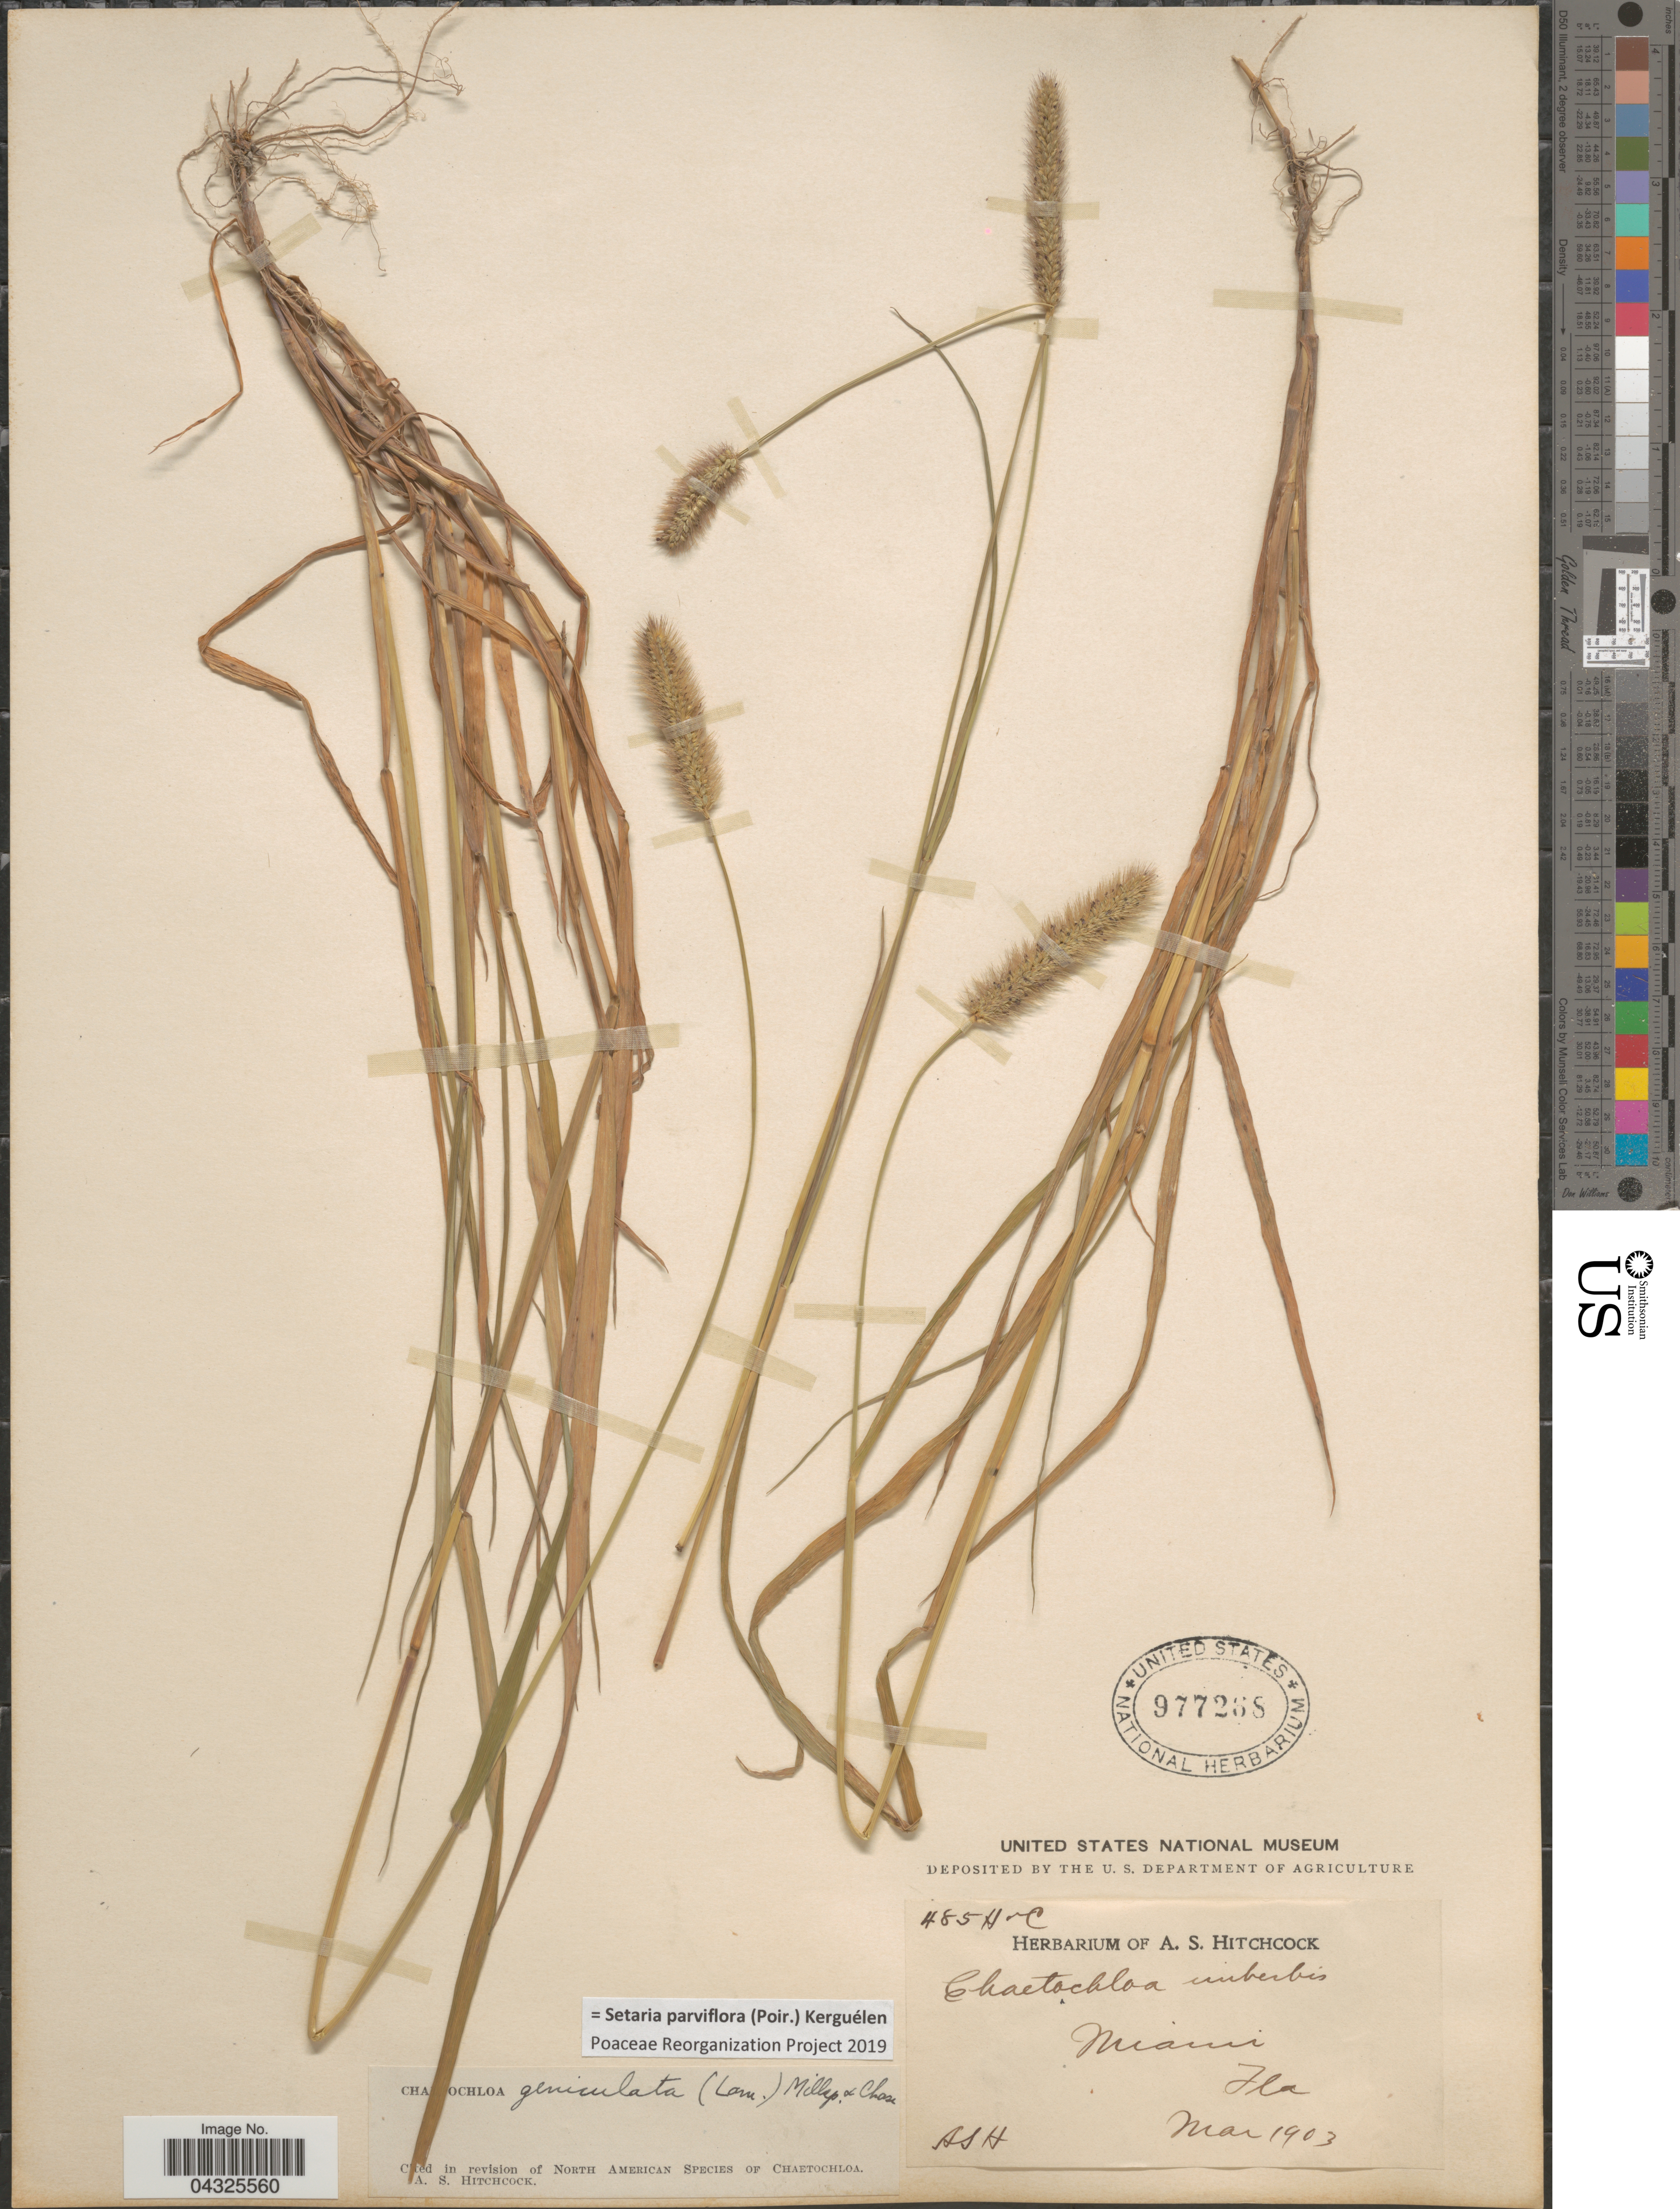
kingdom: Plantae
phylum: Tracheophyta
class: Liliopsida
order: Poales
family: Poaceae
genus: Setaria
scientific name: Setaria parviflora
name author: (Poir.) Kerguélen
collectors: A. S. Hitchcock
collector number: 85H-C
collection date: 1903-03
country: United States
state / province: Florida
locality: Miami.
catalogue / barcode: US 977268